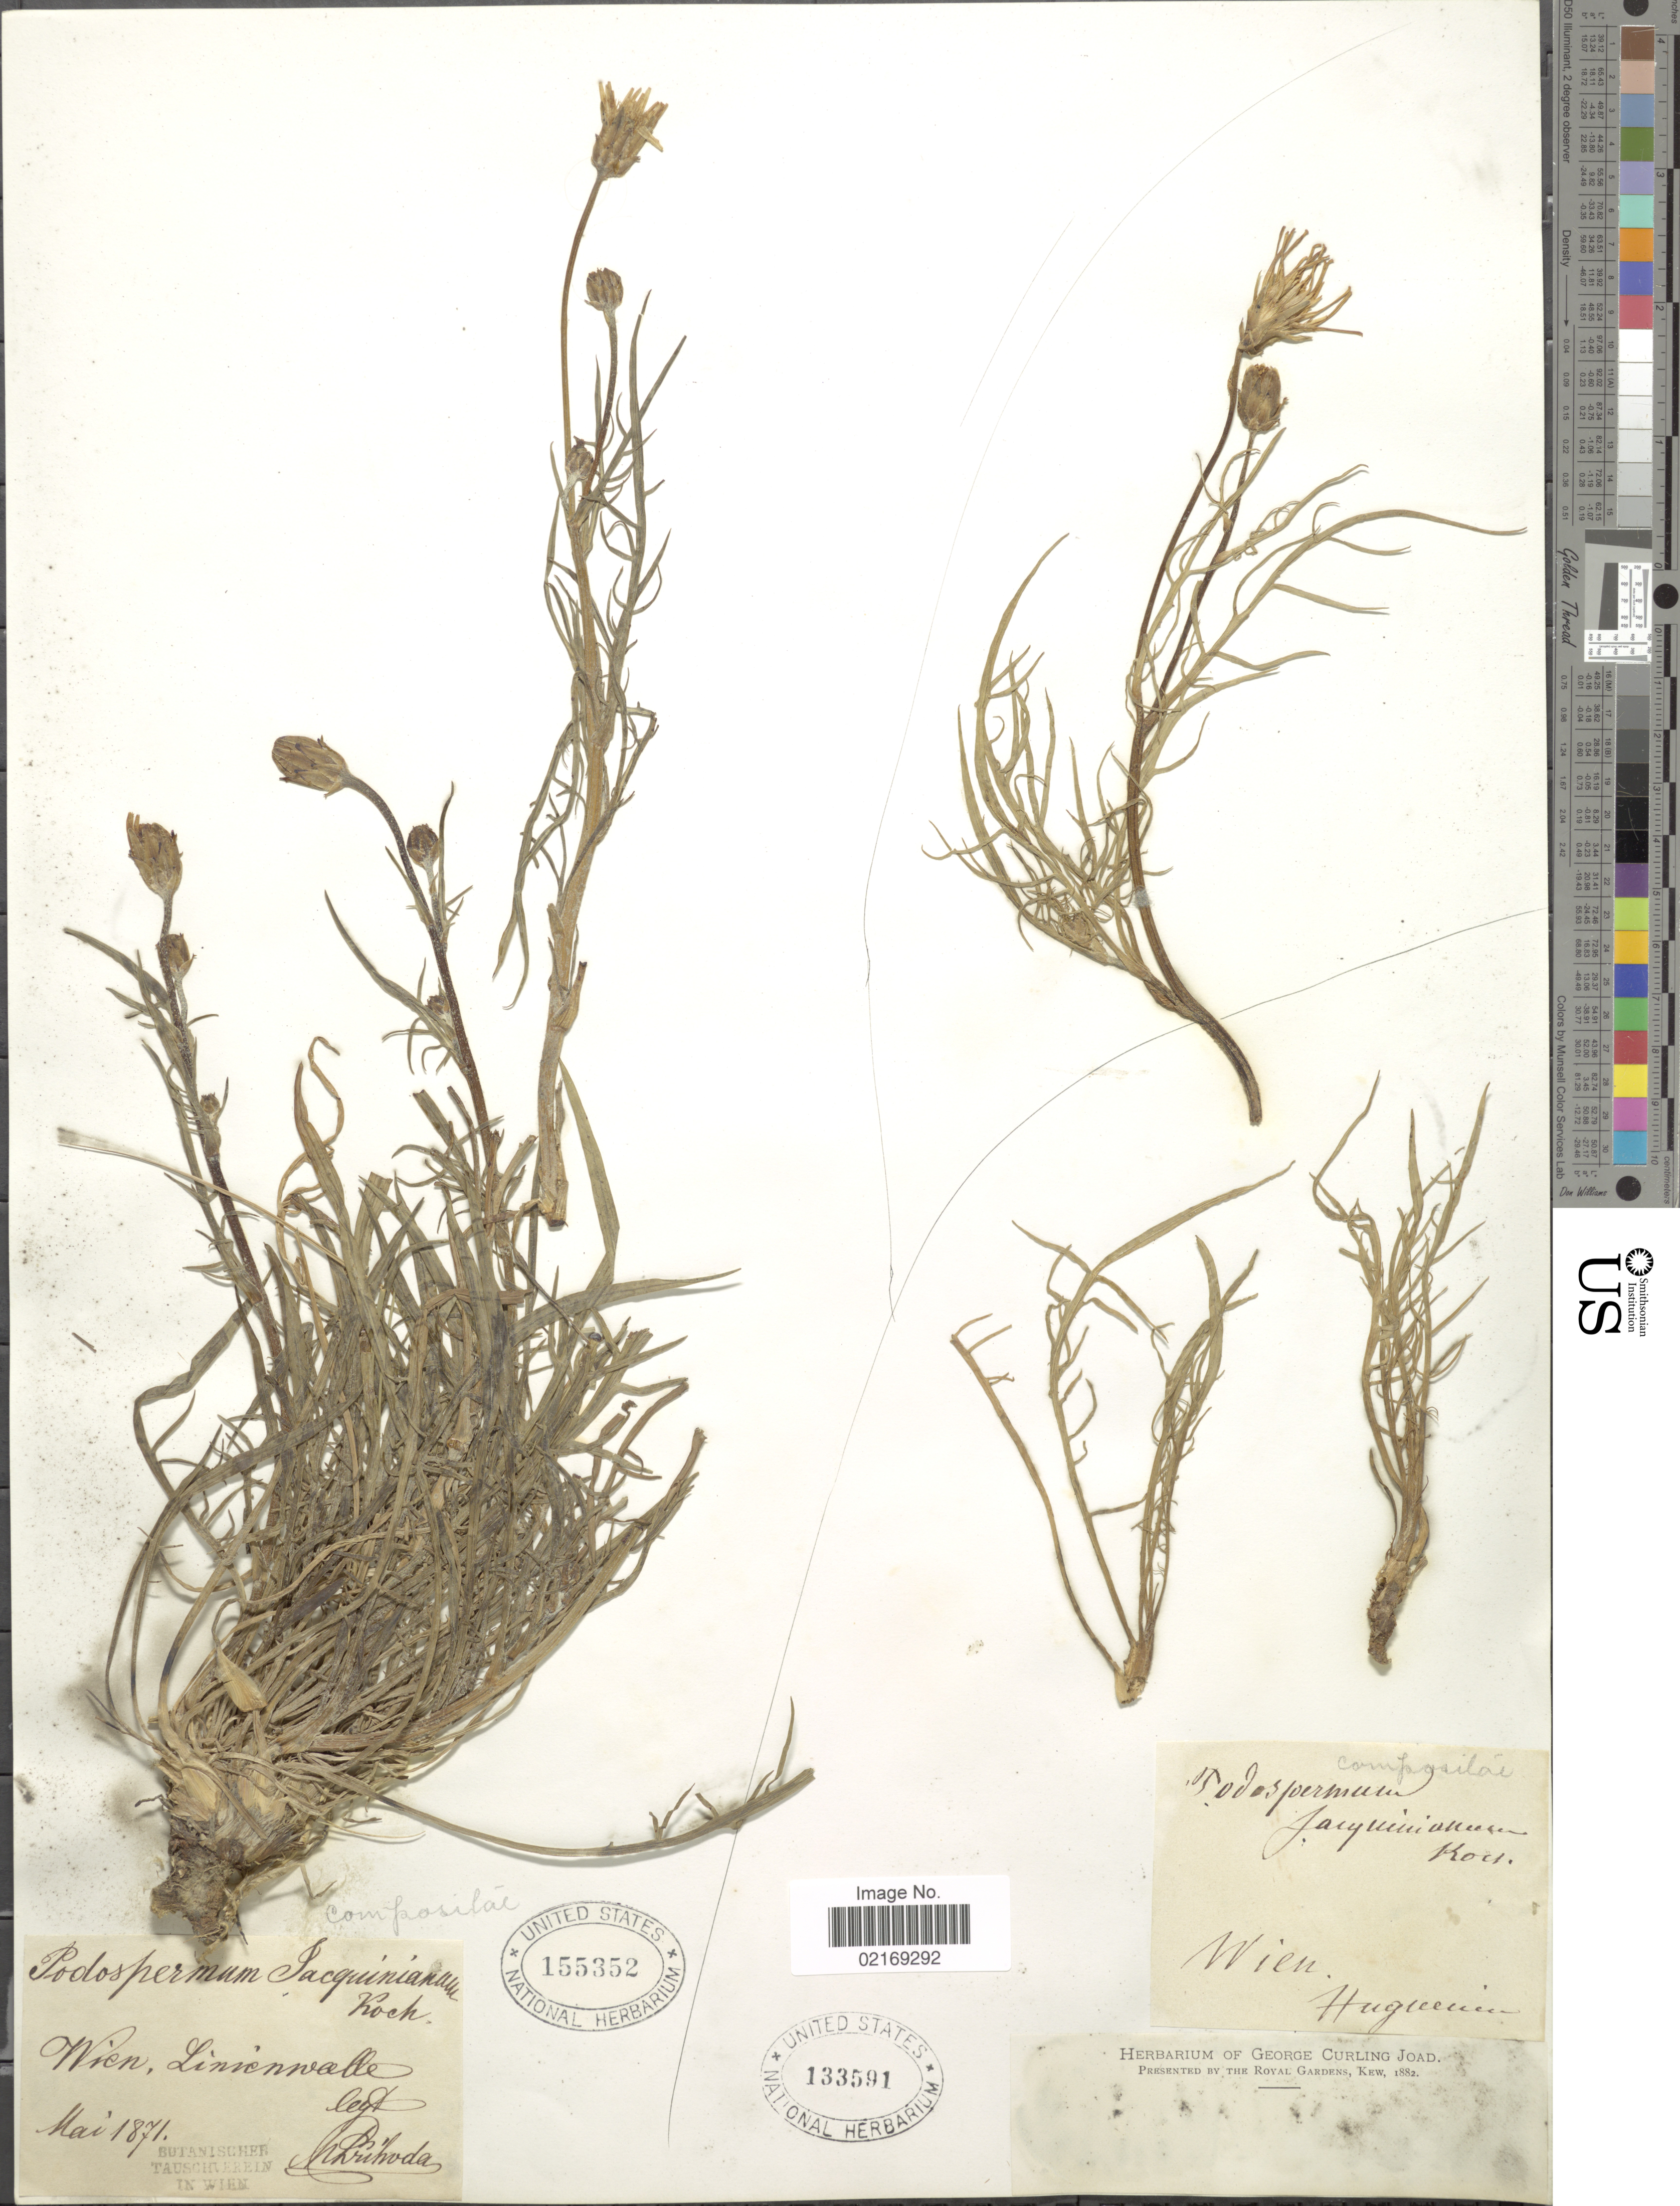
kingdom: Plantae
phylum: Tracheophyta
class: Magnoliopsida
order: Asterales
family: Asteraceae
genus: Podospermum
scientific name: Podospermum canum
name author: C.A. Mey.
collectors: -. Huguenem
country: Austria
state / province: Wien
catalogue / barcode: US 133591